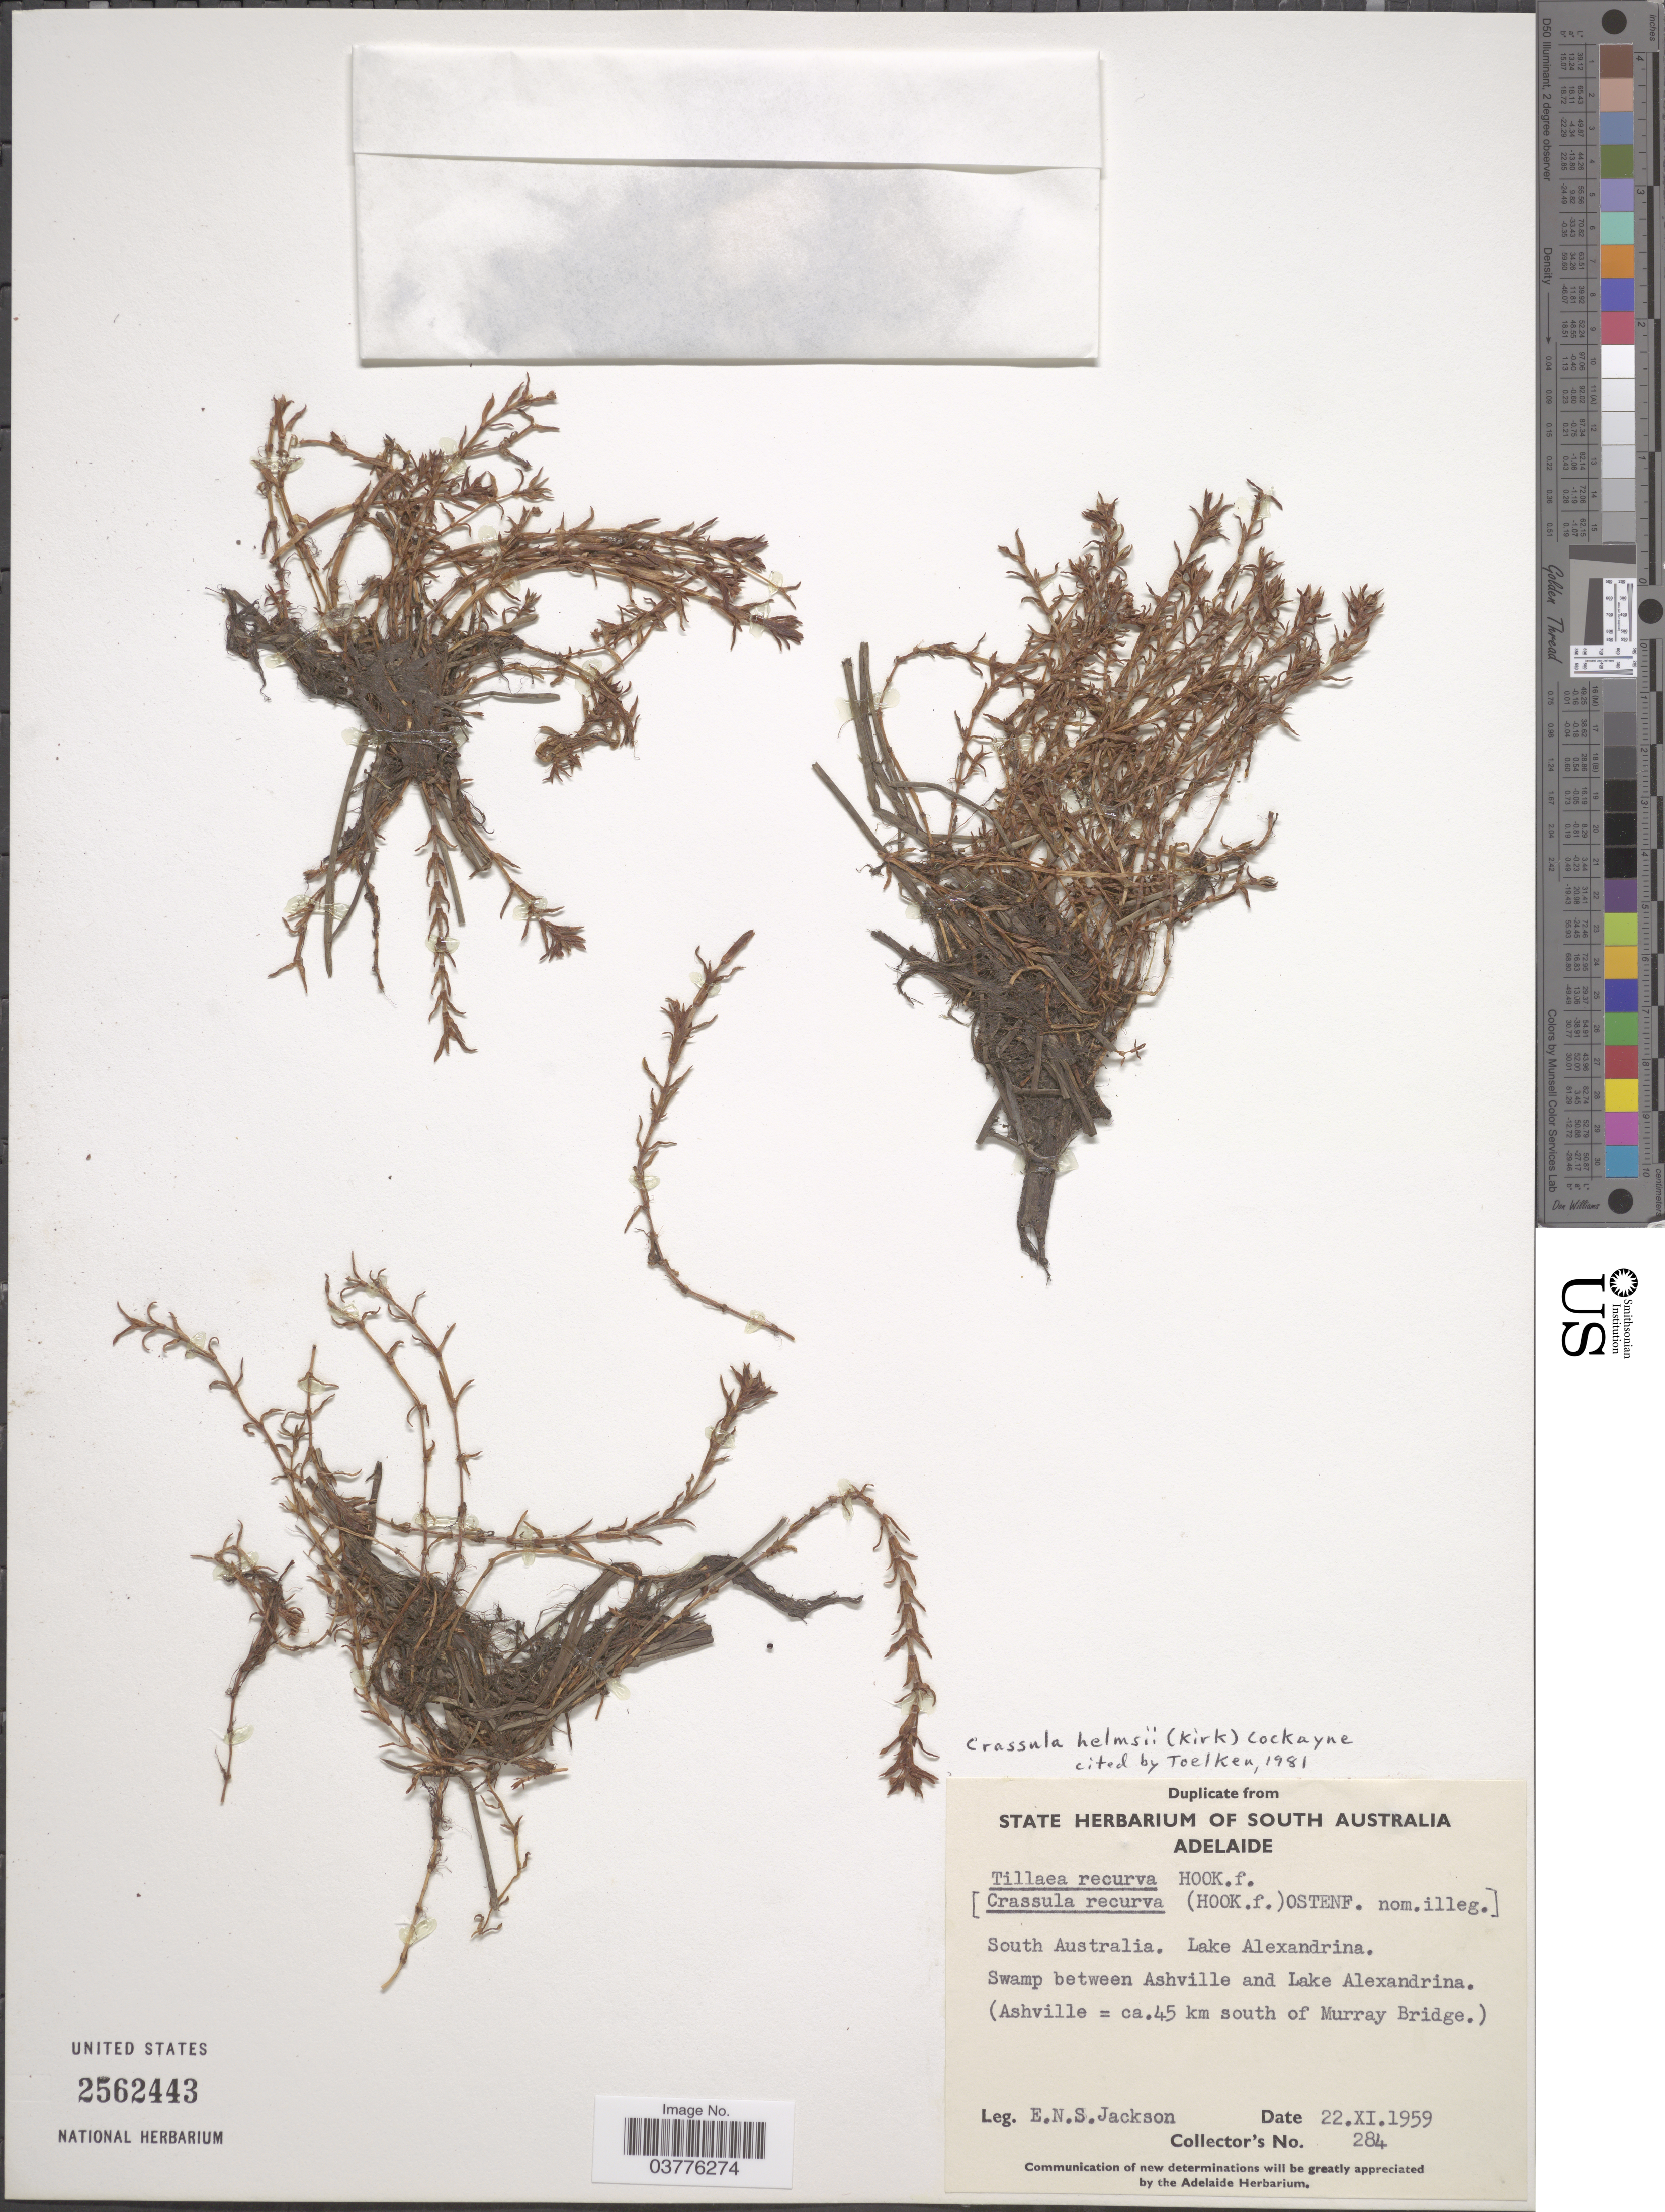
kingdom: Plantae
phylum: Tracheophyta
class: Magnoliopsida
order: Saxifragales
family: Crassulaceae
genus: Crassula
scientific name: Crassula helmsii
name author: (Kirk) Cockayne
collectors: E. Jackson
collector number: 284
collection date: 1959-11-22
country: Australia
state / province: South Australia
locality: Lake Alexandria. Swamp between Ashville and Lake Alexandria (Ashville = ca. 45 km south of Murray Bridge).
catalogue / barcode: US 2562443